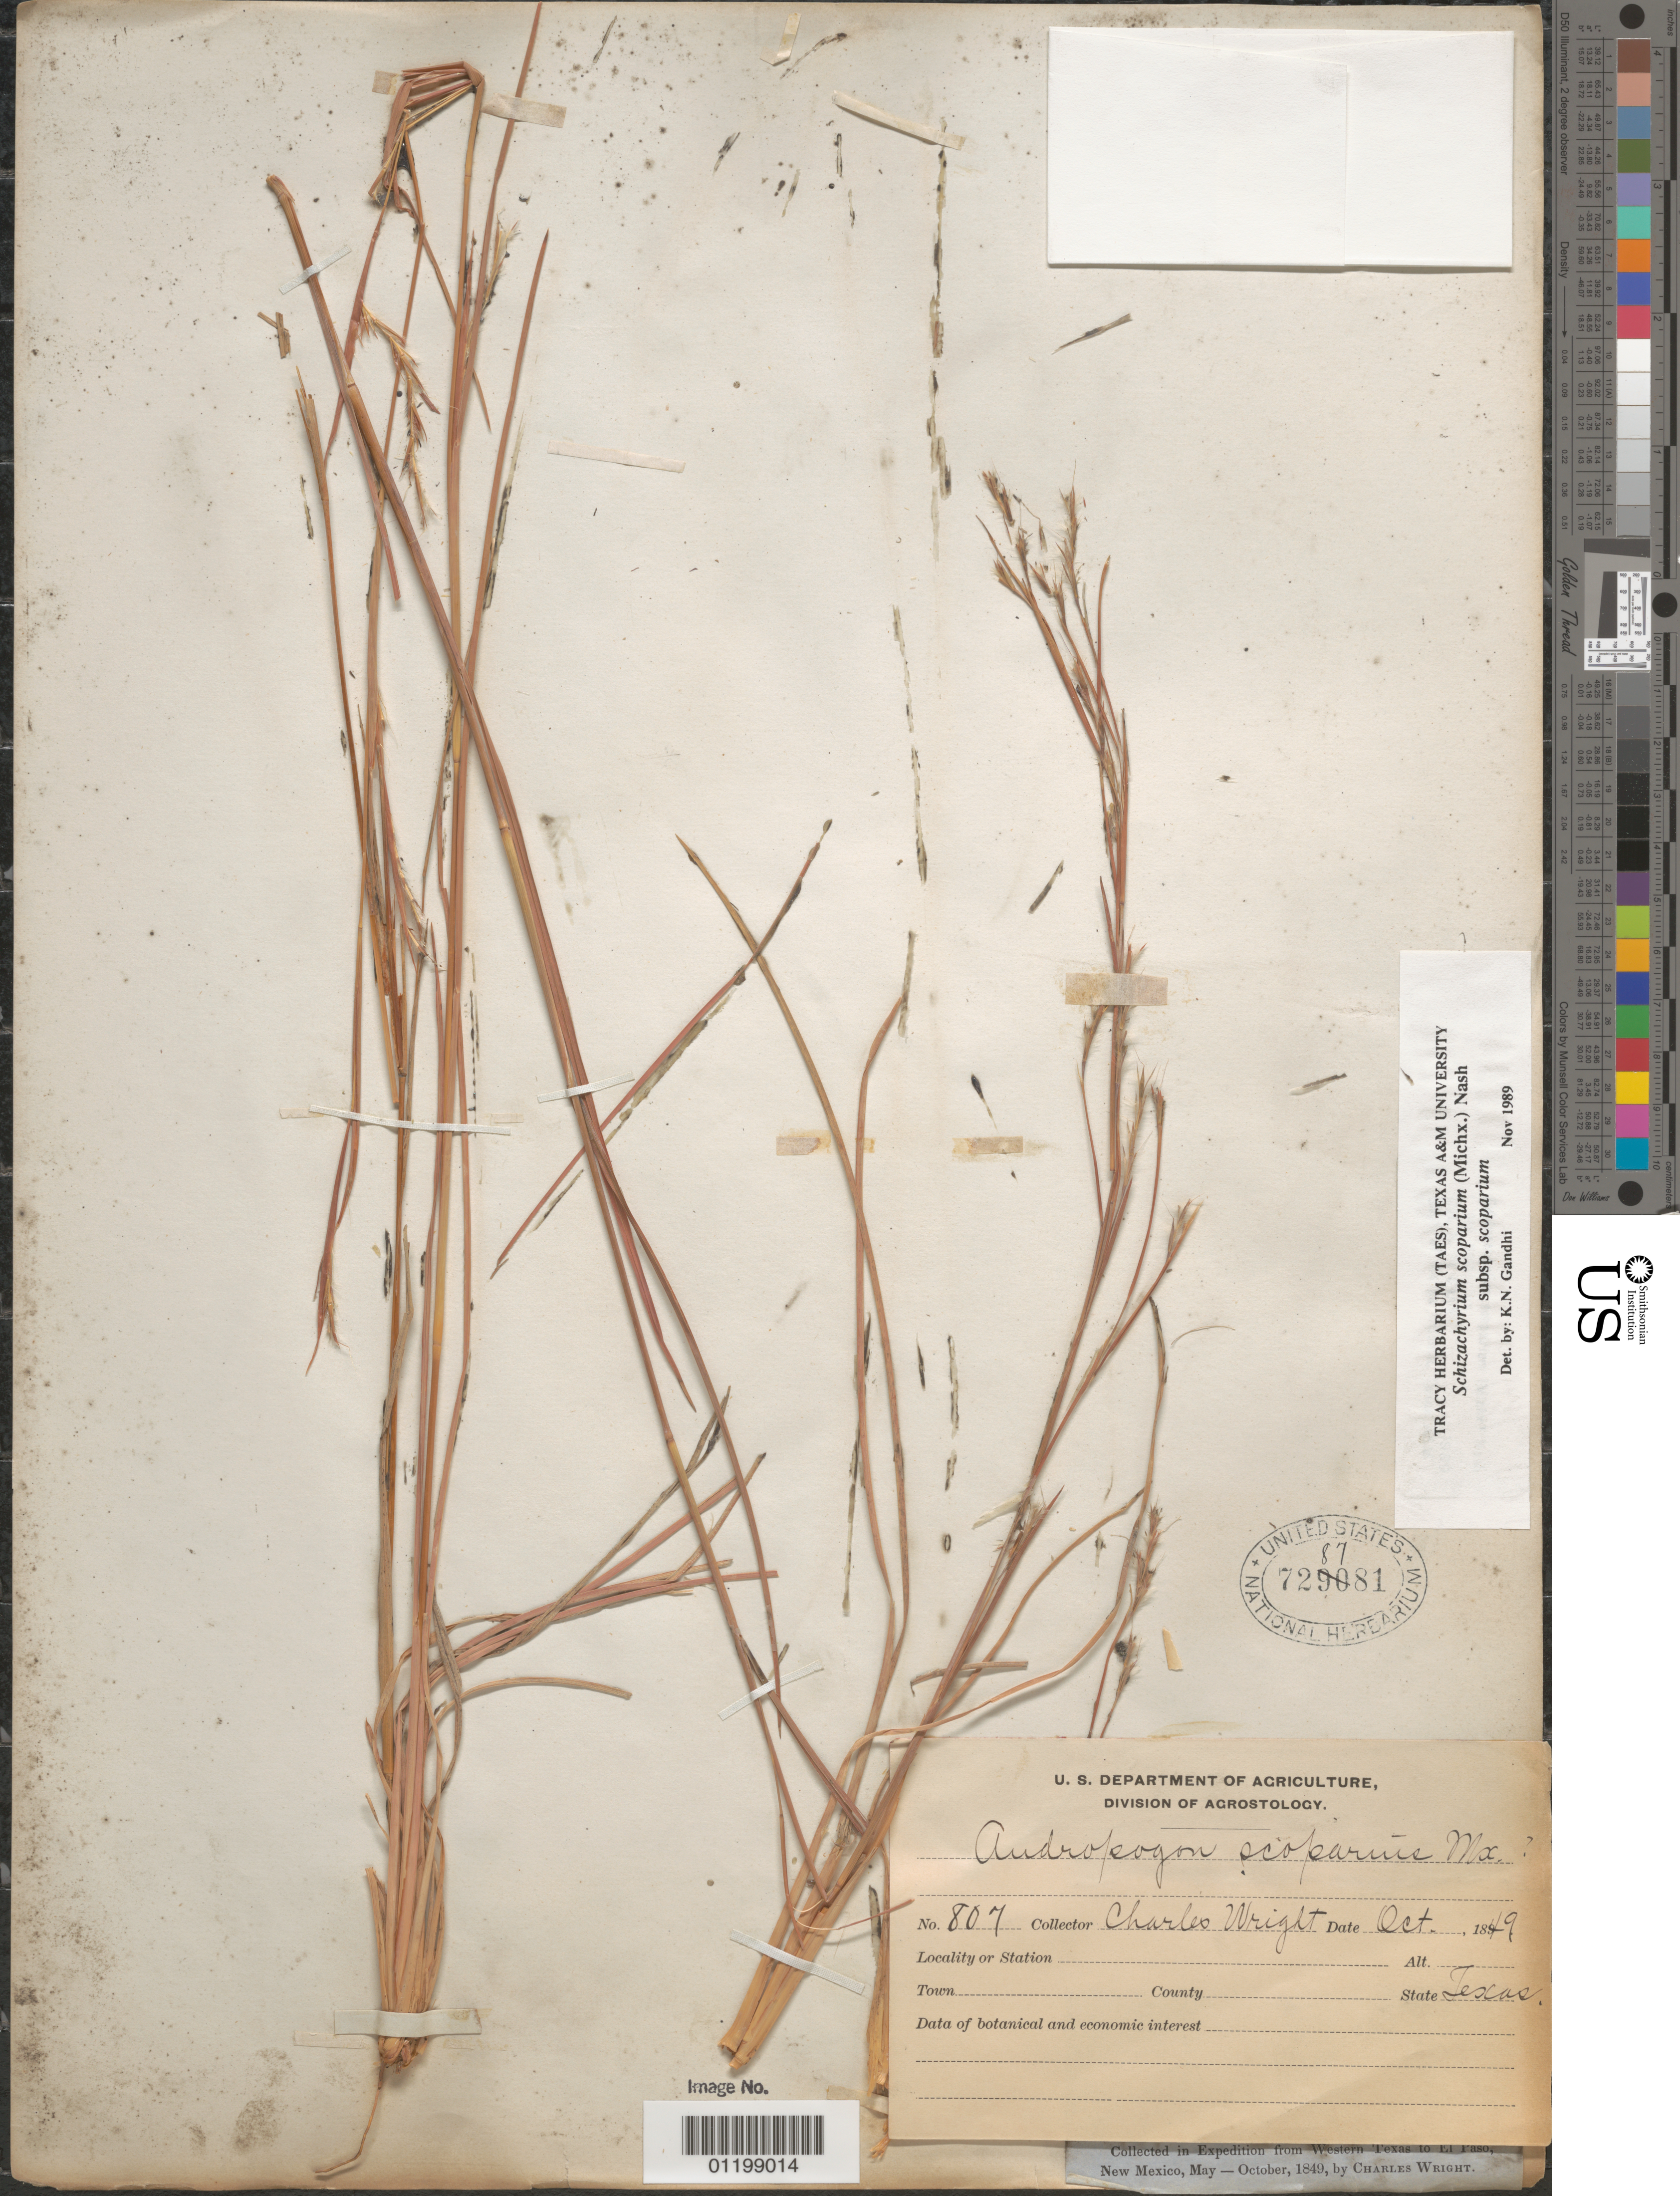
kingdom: Plantae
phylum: Tracheophyta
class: Liliopsida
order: Poales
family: Poaceae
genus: Schizachyrium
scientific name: Schizachyrium scoparium subsp. scoparium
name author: (Michx.) Nash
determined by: Gandhi, K. N.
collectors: C. Wright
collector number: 807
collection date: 1849-10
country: United States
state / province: Texas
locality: Western Texas to El Paso.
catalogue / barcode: US 728781